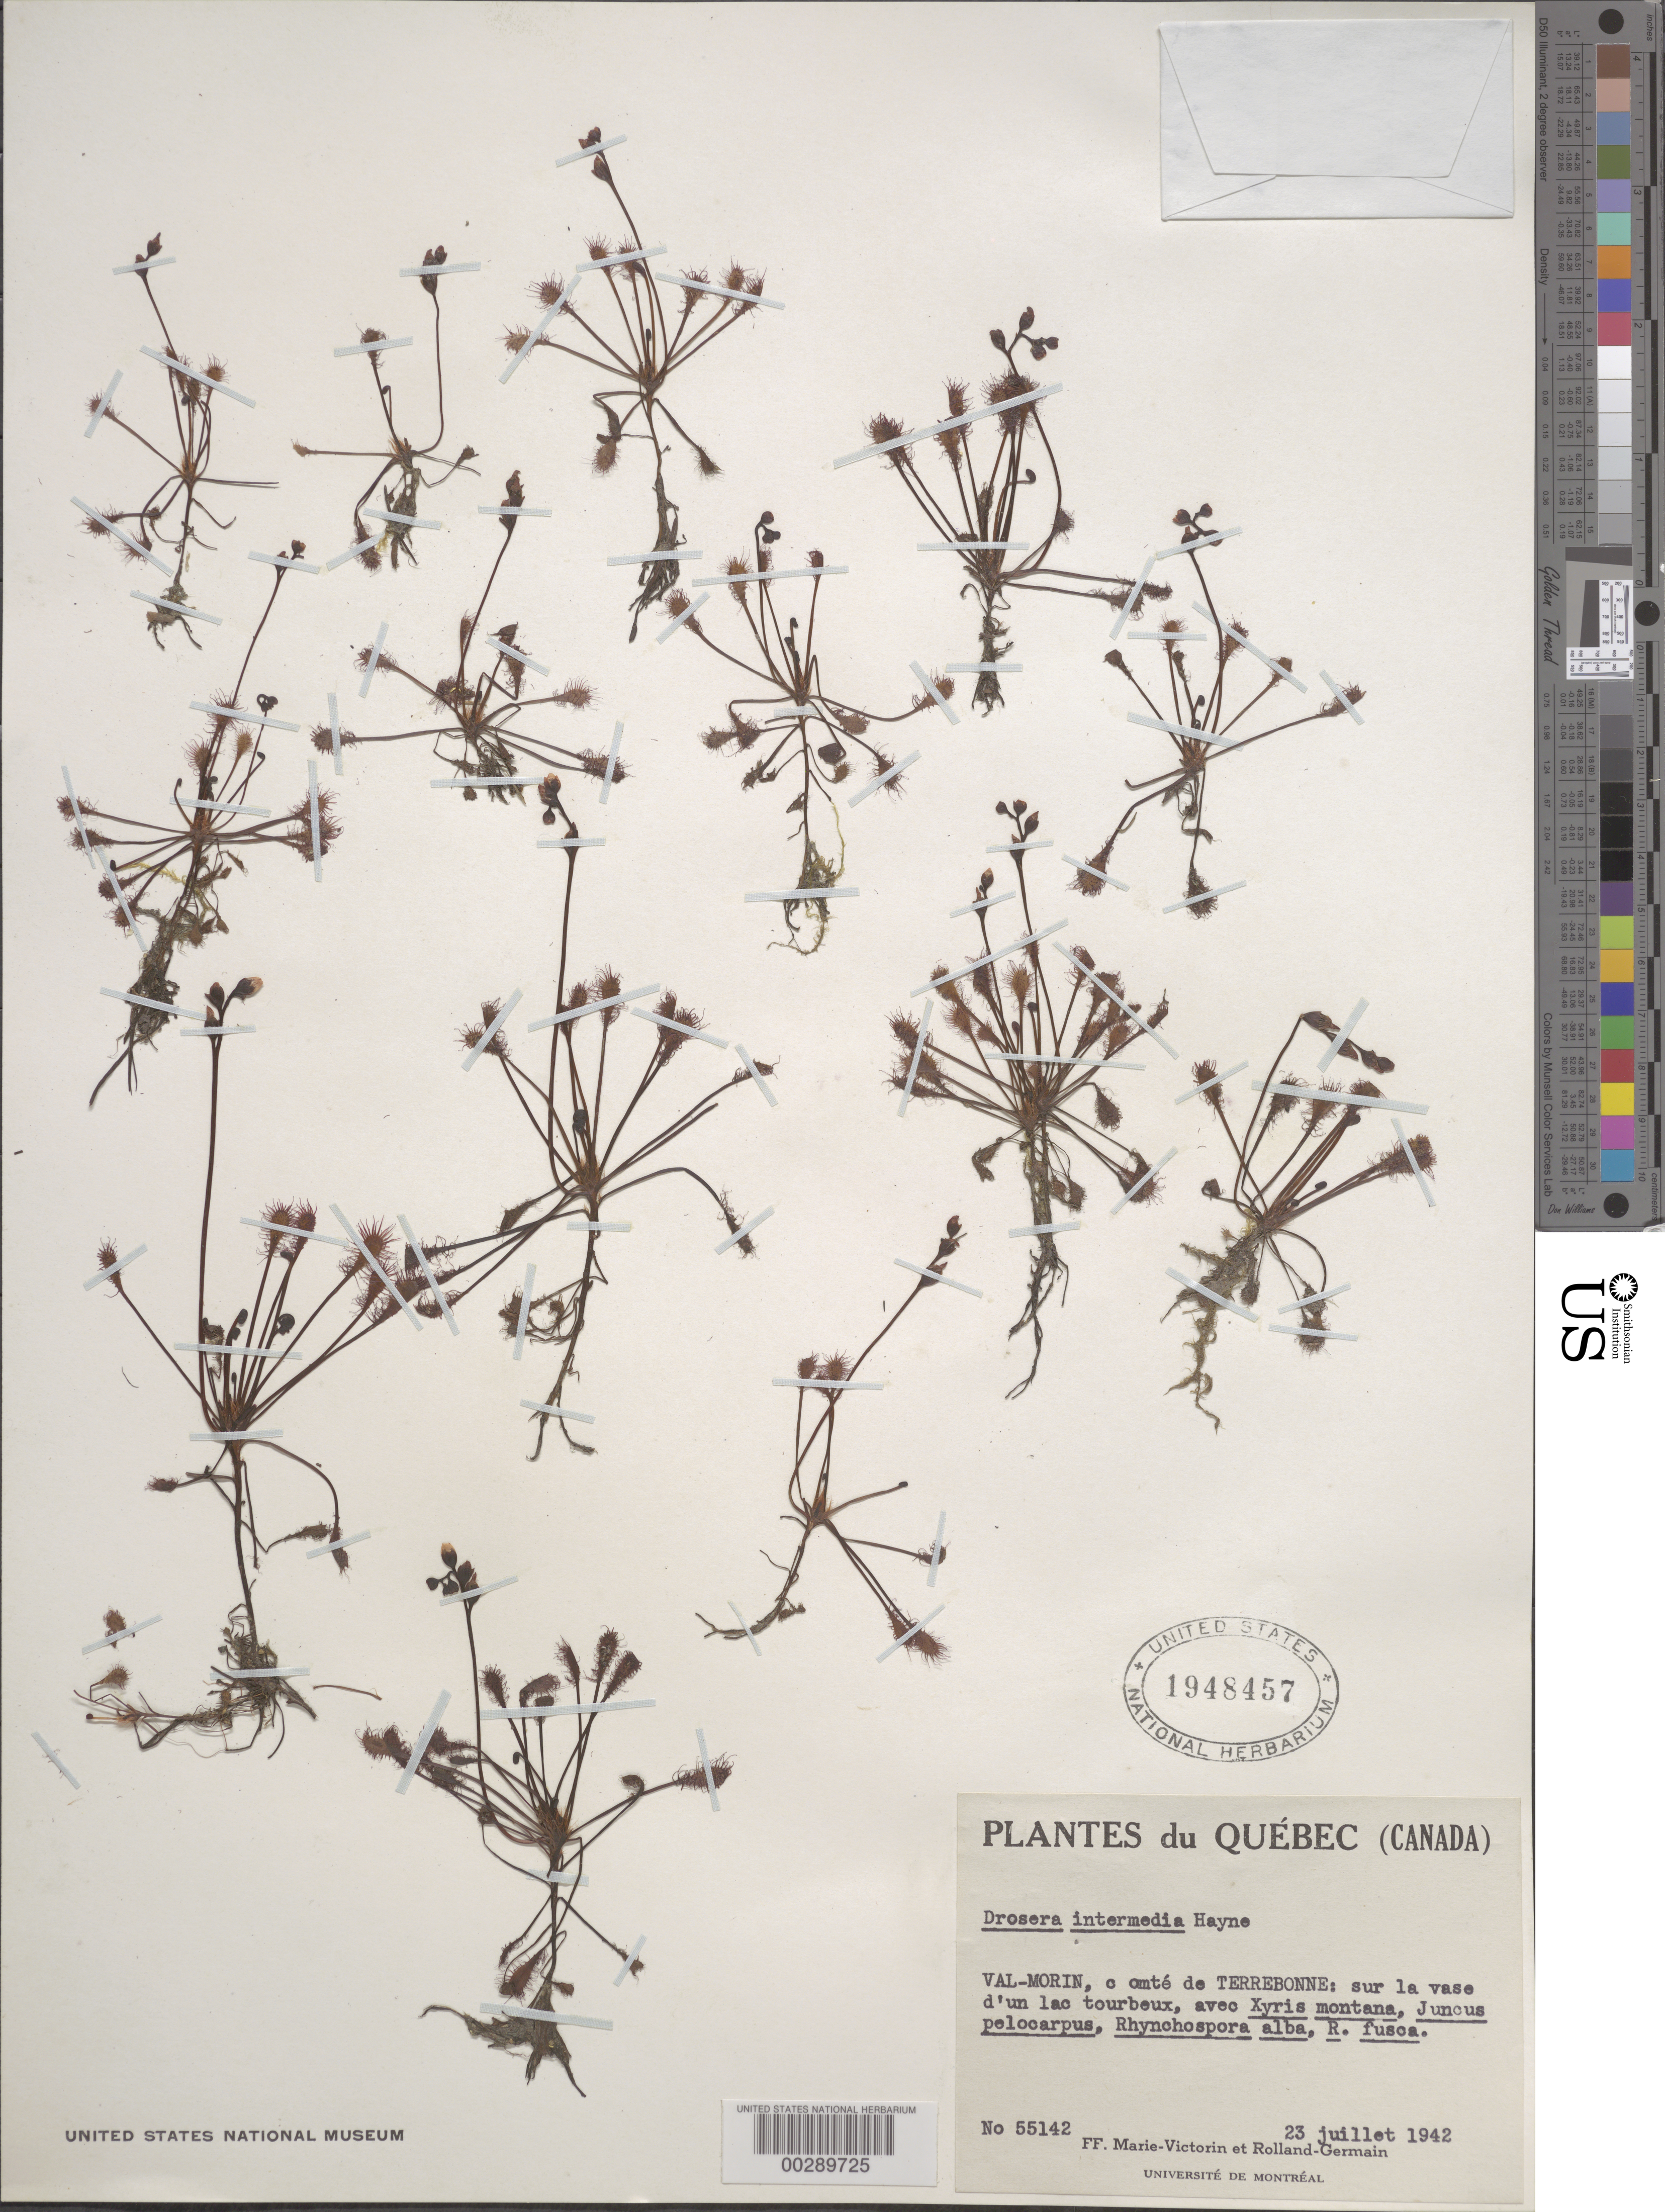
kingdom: Plantae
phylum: Tracheophyta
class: Magnoliopsida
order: Caryophyllales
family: Droseraceae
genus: Drosera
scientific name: Drosera intermedia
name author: Hayne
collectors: Fr. Marie-Victorin & Rolland-Germain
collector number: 55142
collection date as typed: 23 Jul 1942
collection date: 1942-07-23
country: Canada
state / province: Quebec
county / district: Les Laurentides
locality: Val-morin, comte de terrebonne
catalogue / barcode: US 1948457